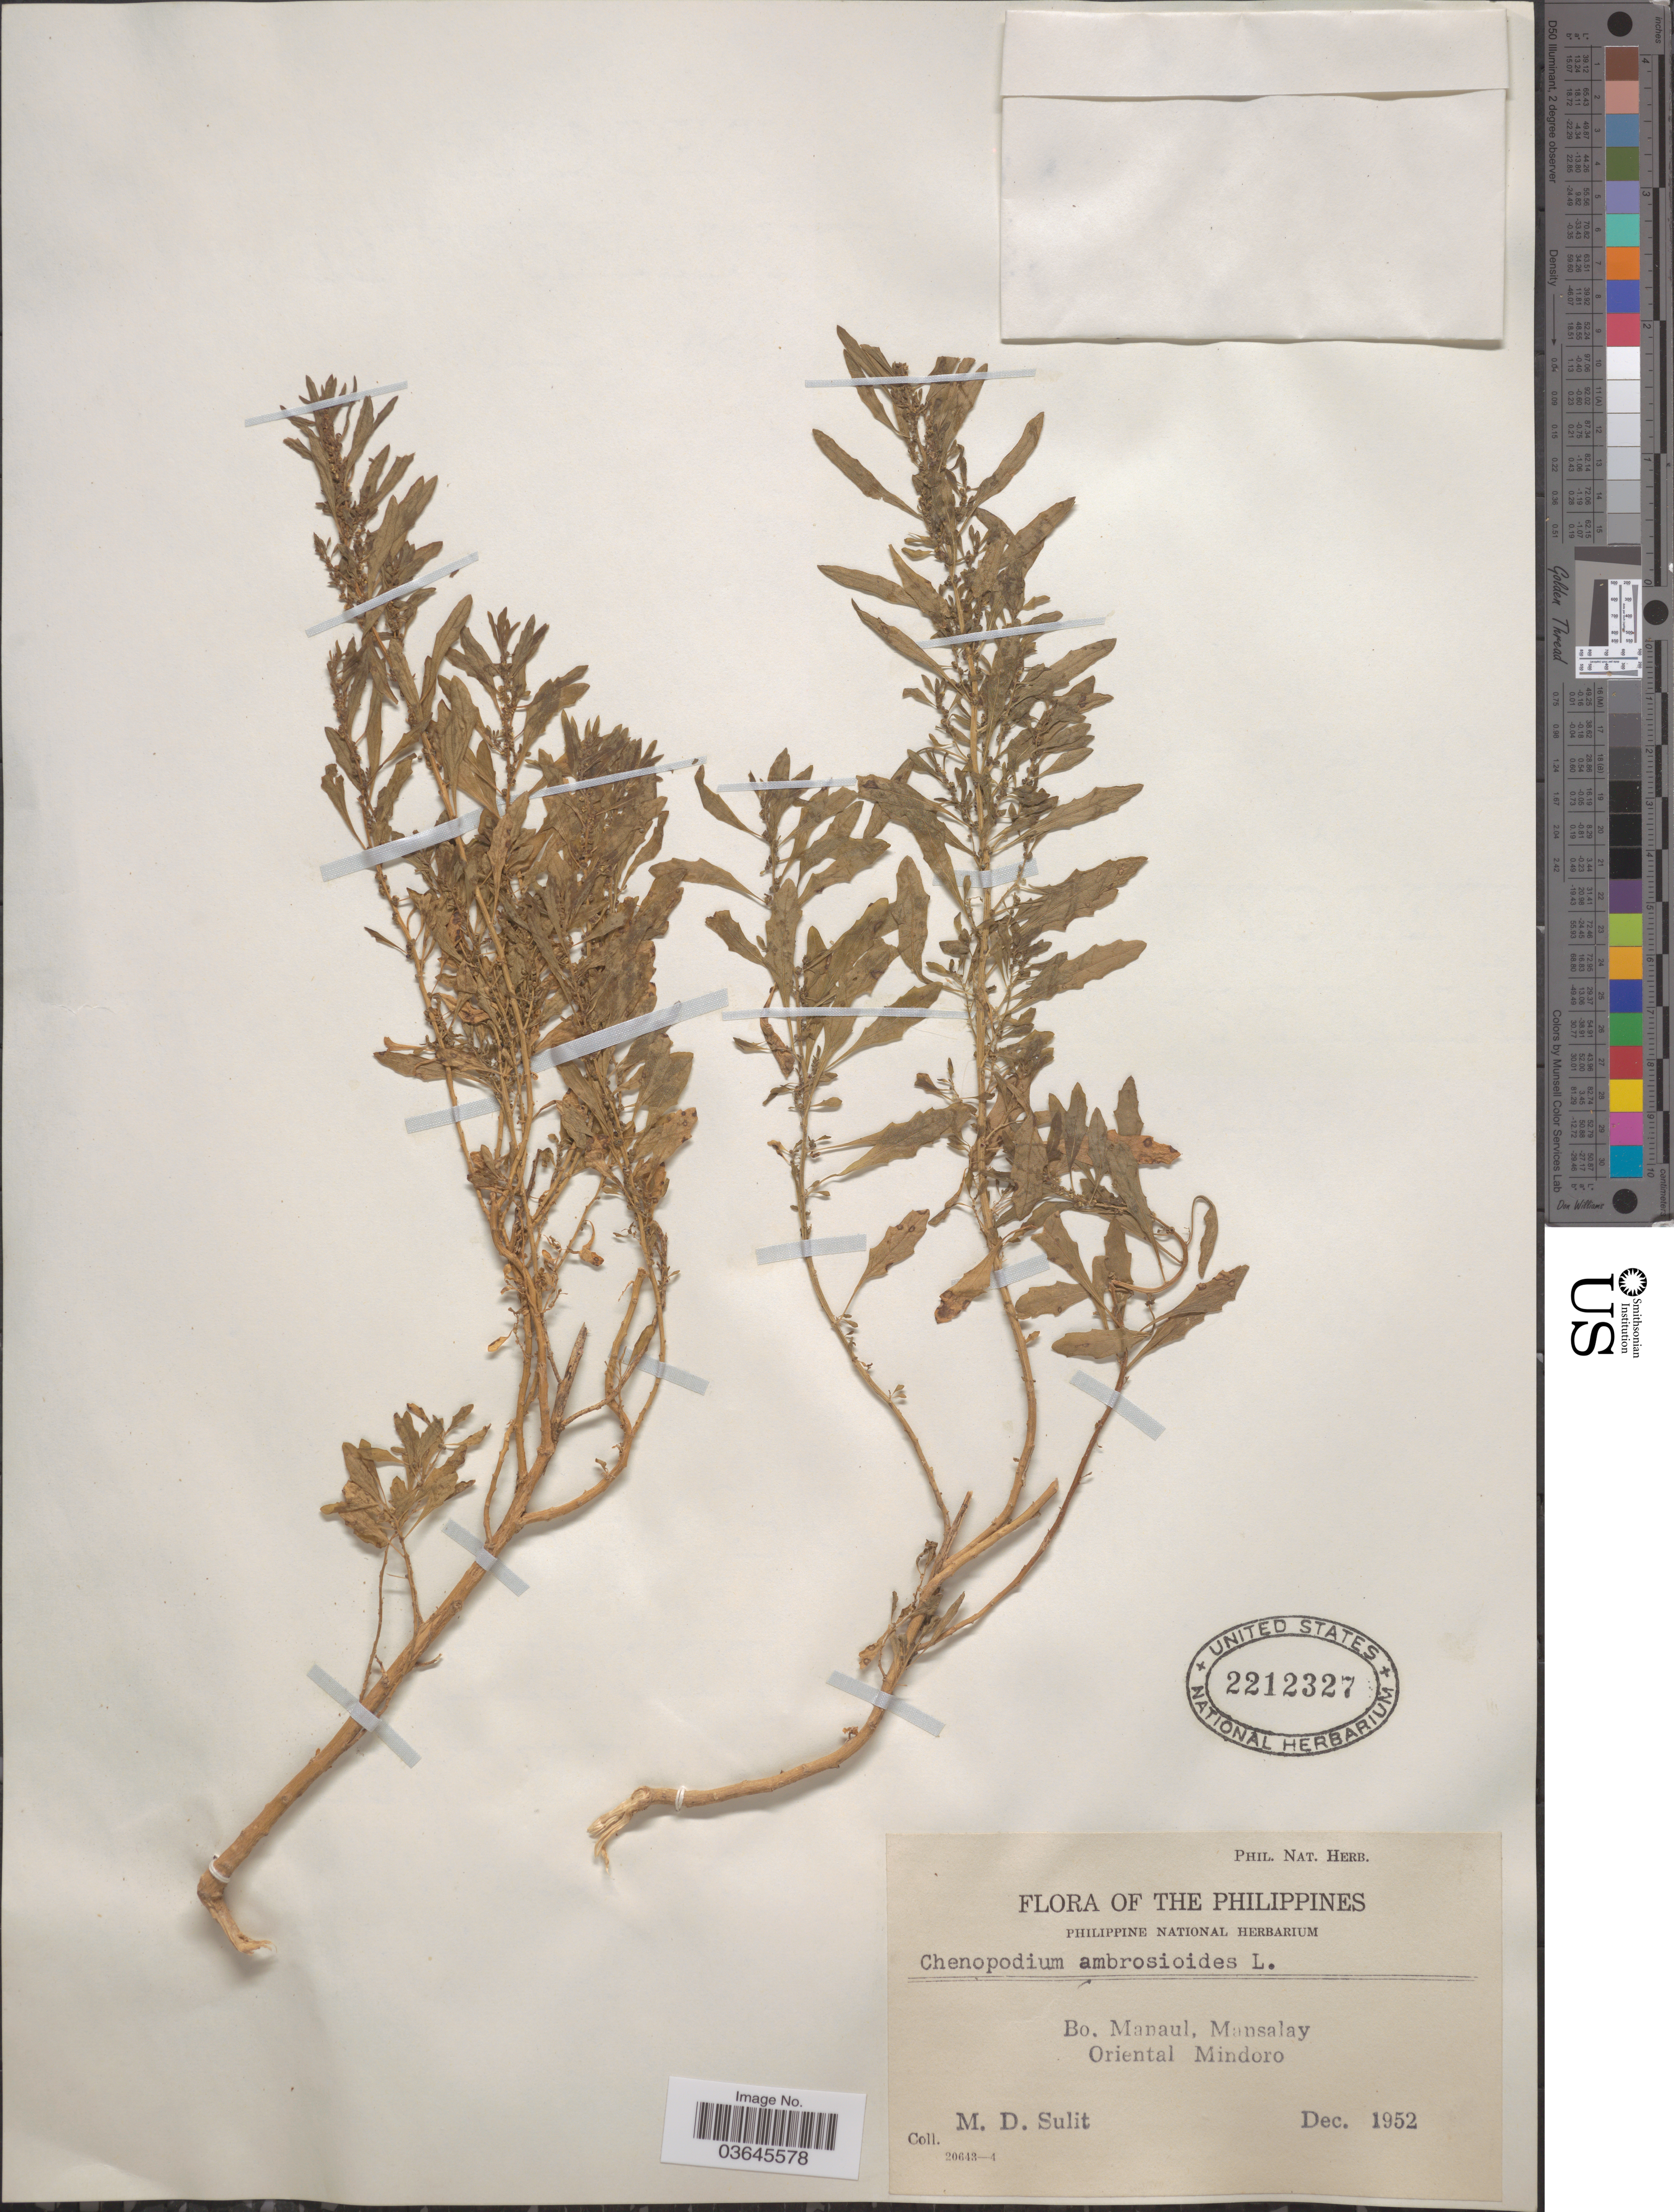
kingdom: Plantae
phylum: Tracheophyta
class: Magnoliopsida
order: Caryophyllales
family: Amaranthaceae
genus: Chenopodium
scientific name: Chenopodium ambrosioides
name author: L.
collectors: M. Sulit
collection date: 1952-12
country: Philippines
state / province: Mimaropa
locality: Bo. Manaul, Mansalay, Oriental Mindoro.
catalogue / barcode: US 2212327